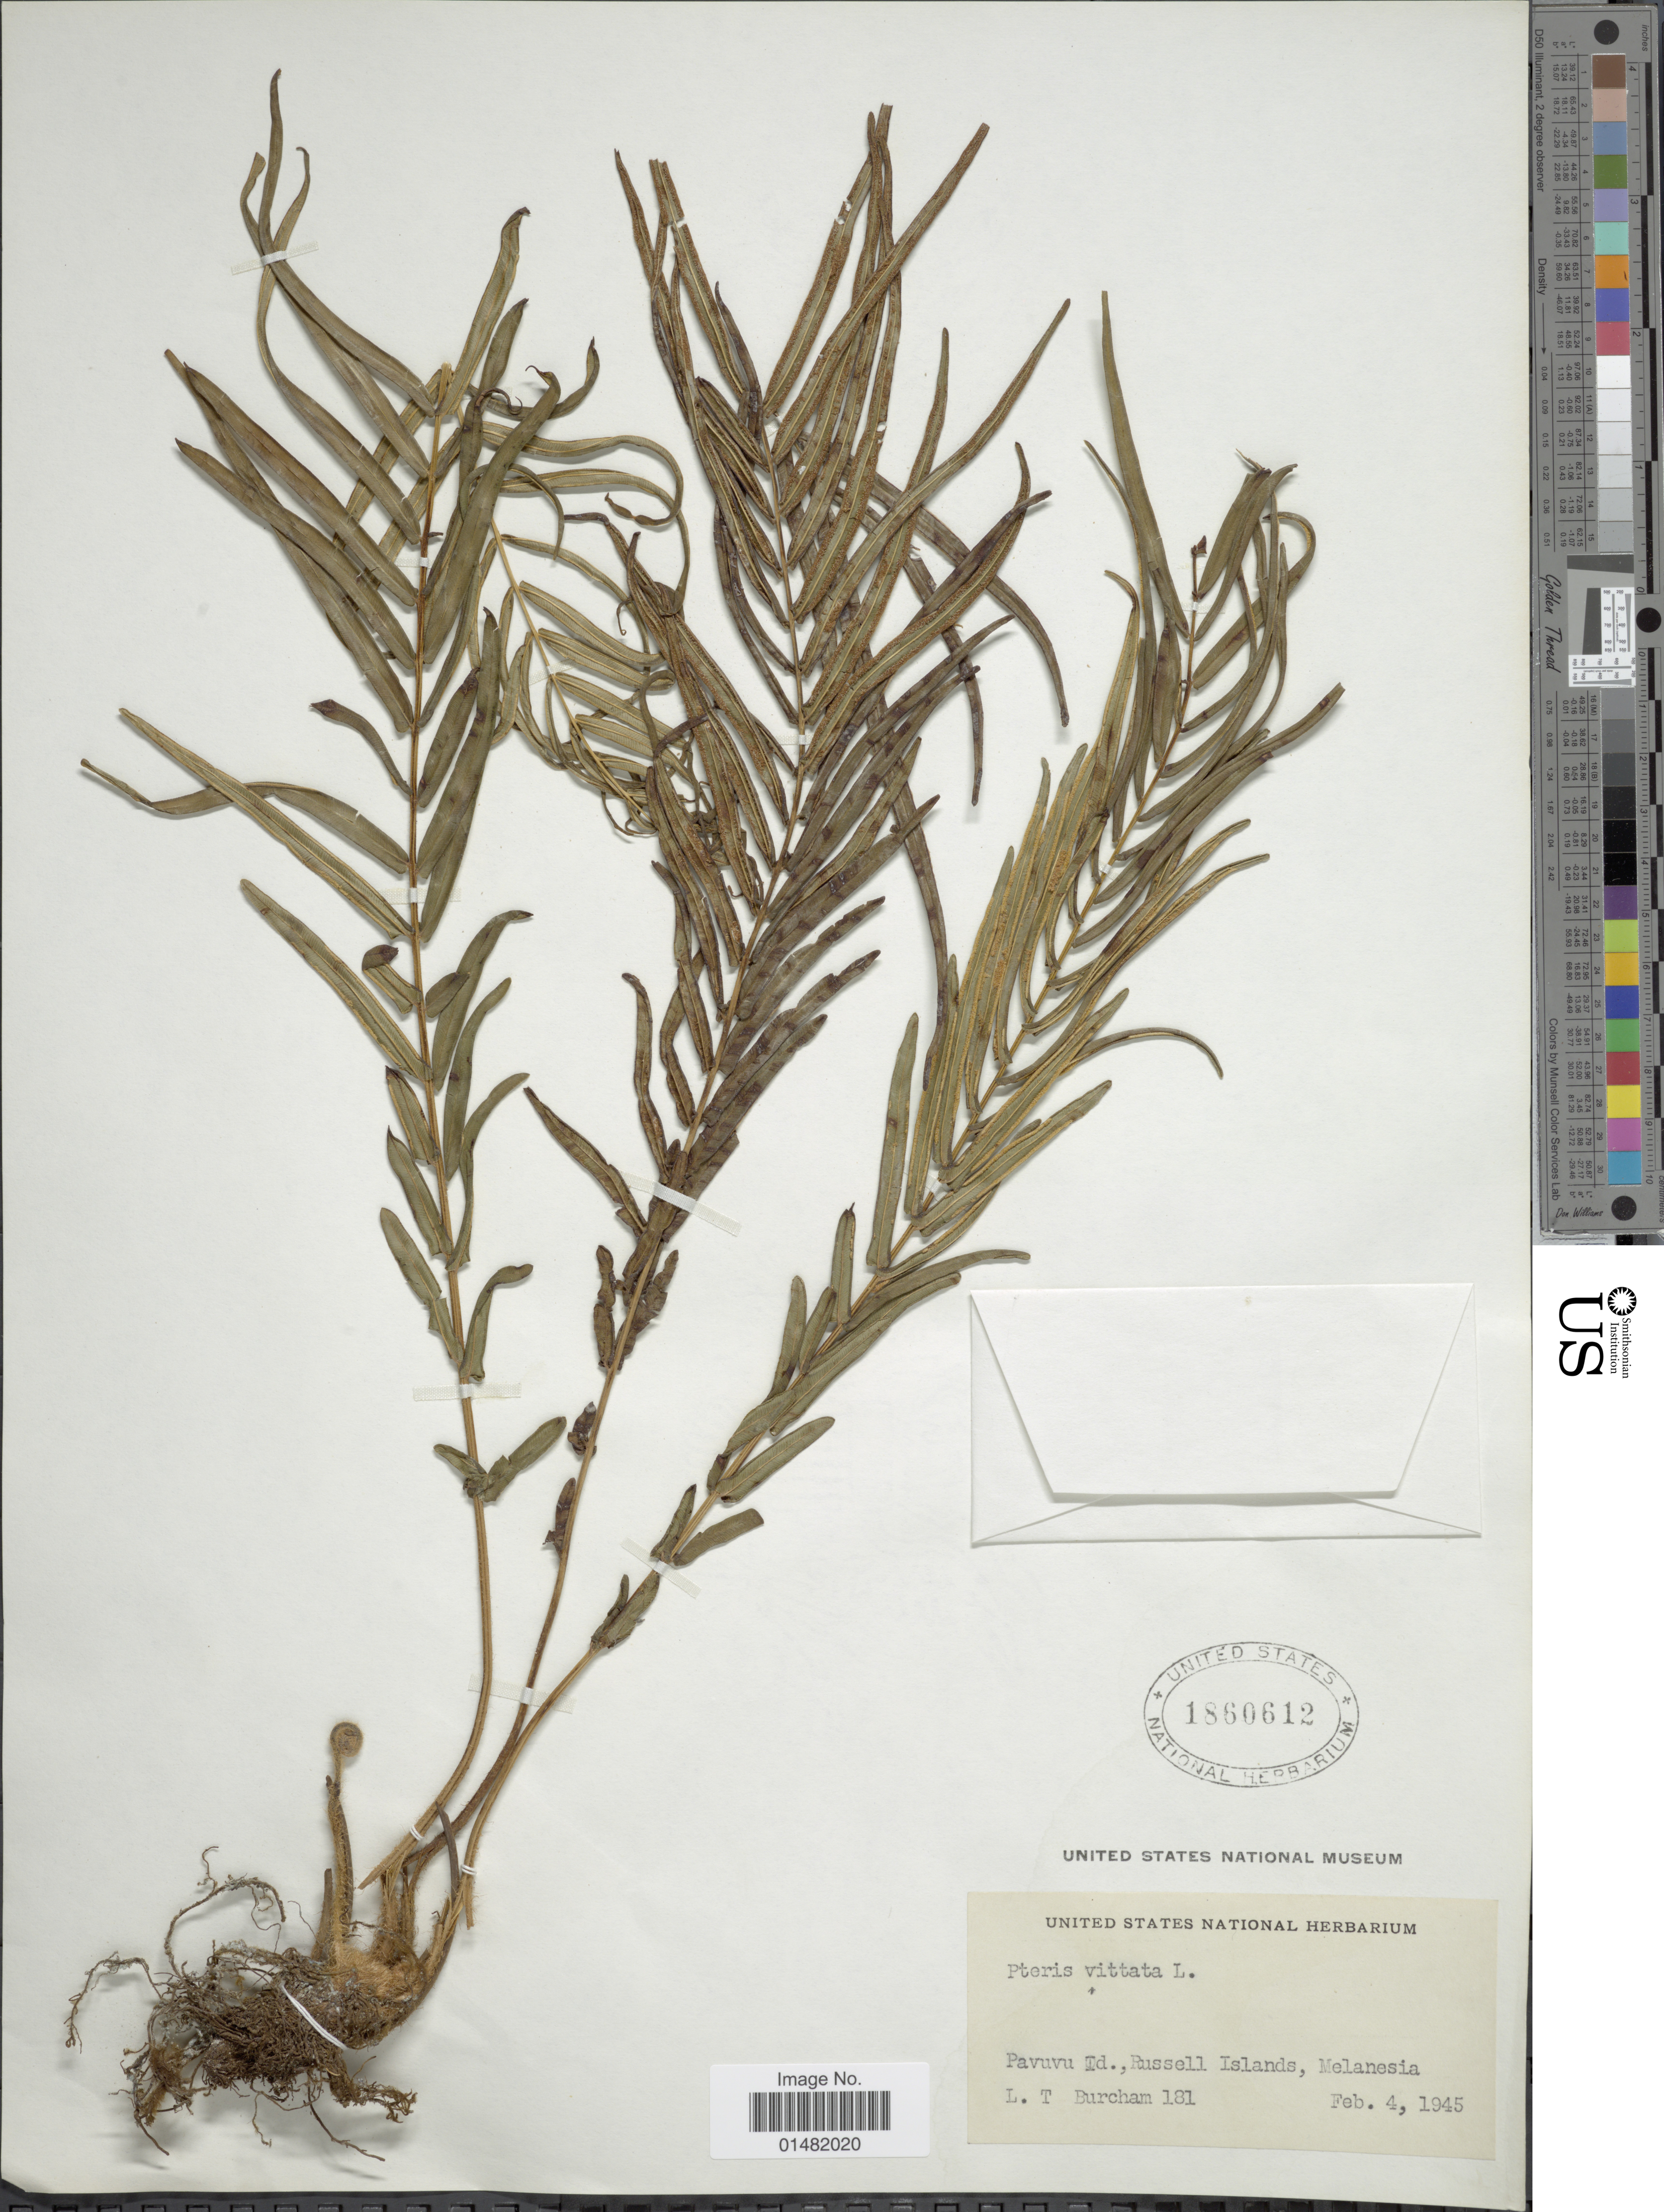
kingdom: Plantae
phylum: Tracheophyta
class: Polypodiopsida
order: Polypodiales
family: Pteridaceae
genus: Pteris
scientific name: Pteris vittata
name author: L.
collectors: L. Burcham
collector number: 181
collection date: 1945-02-04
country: Solomon Islands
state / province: Solomon Islands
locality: Pavuvu Id., Russell Islands, Melanesia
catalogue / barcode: US 1860612